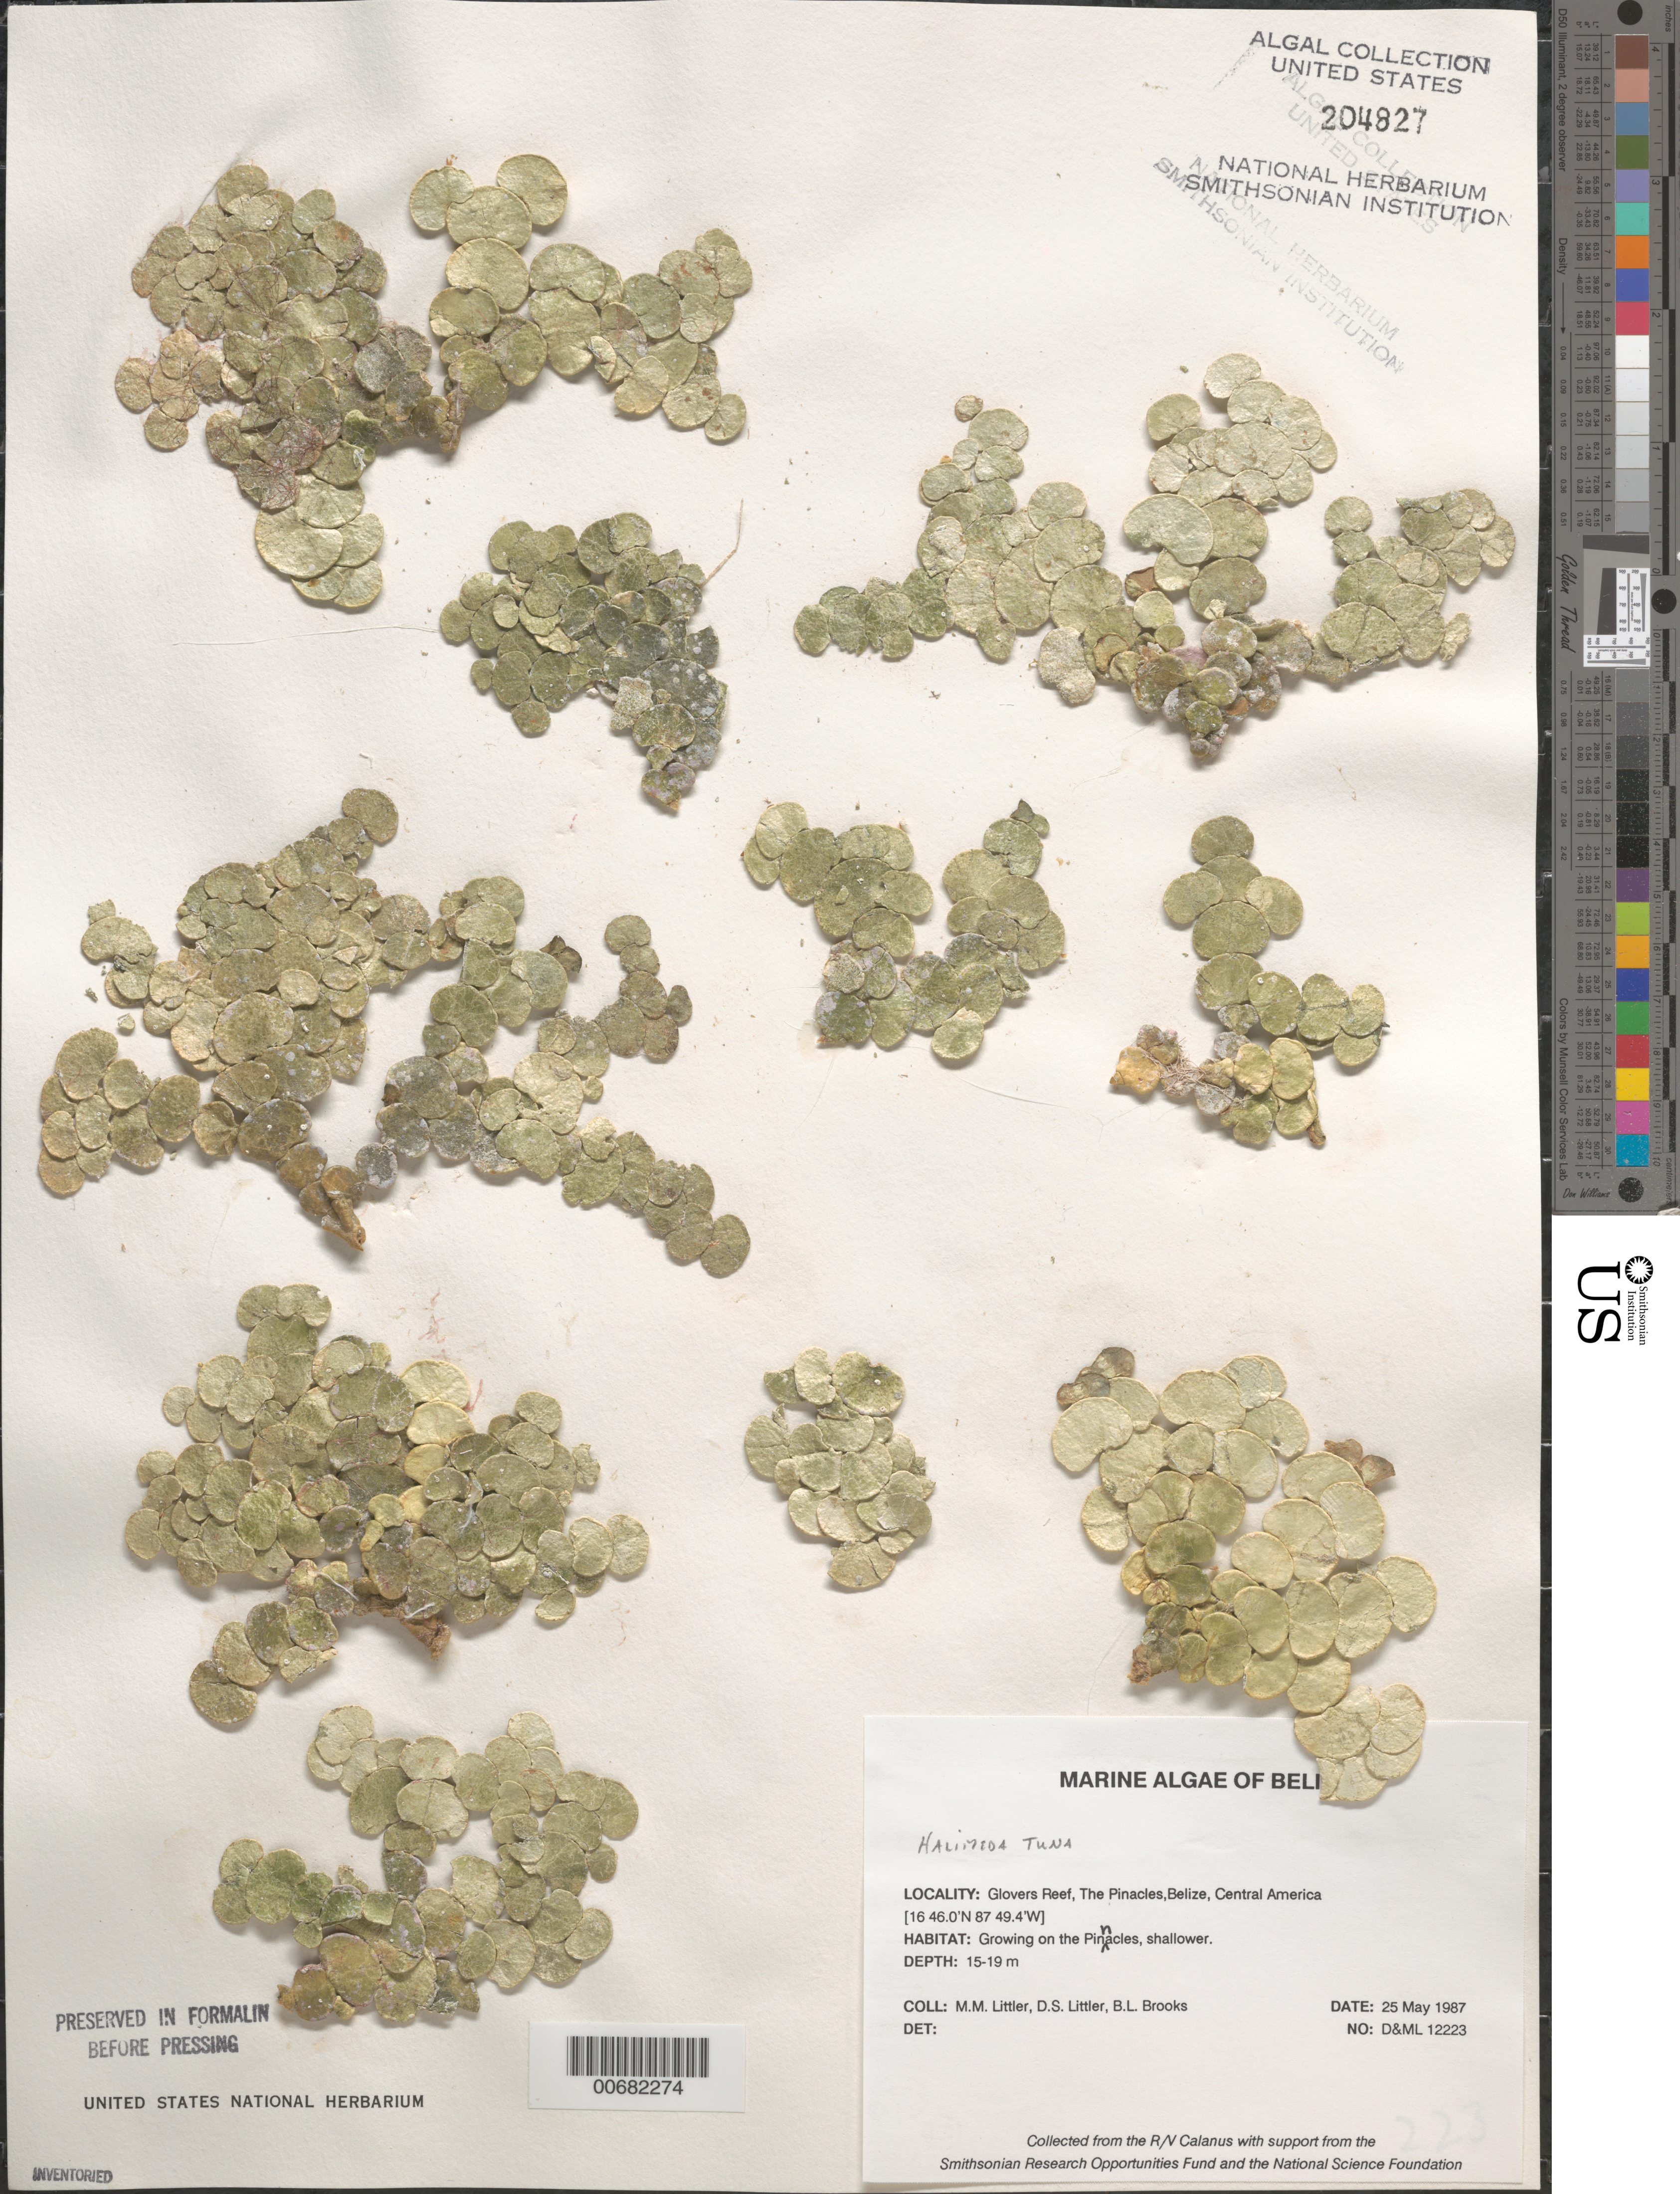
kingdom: Plantae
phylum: Chlorophyta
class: Ulvophyceae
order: Bryopsidales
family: Halimedaceae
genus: Halimeda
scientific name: Halimeda tuna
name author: (J. Ellis & Sol.) J.V.Lamouroux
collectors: M. M. Littler, D. S. Littler & B. Brooks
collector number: D&ML 12223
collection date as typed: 25 May 1987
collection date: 1987-05-25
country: Belize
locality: Glover's Reef, The Pinnacles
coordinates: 16 46.0'N, 87 49.4'W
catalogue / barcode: US 204827